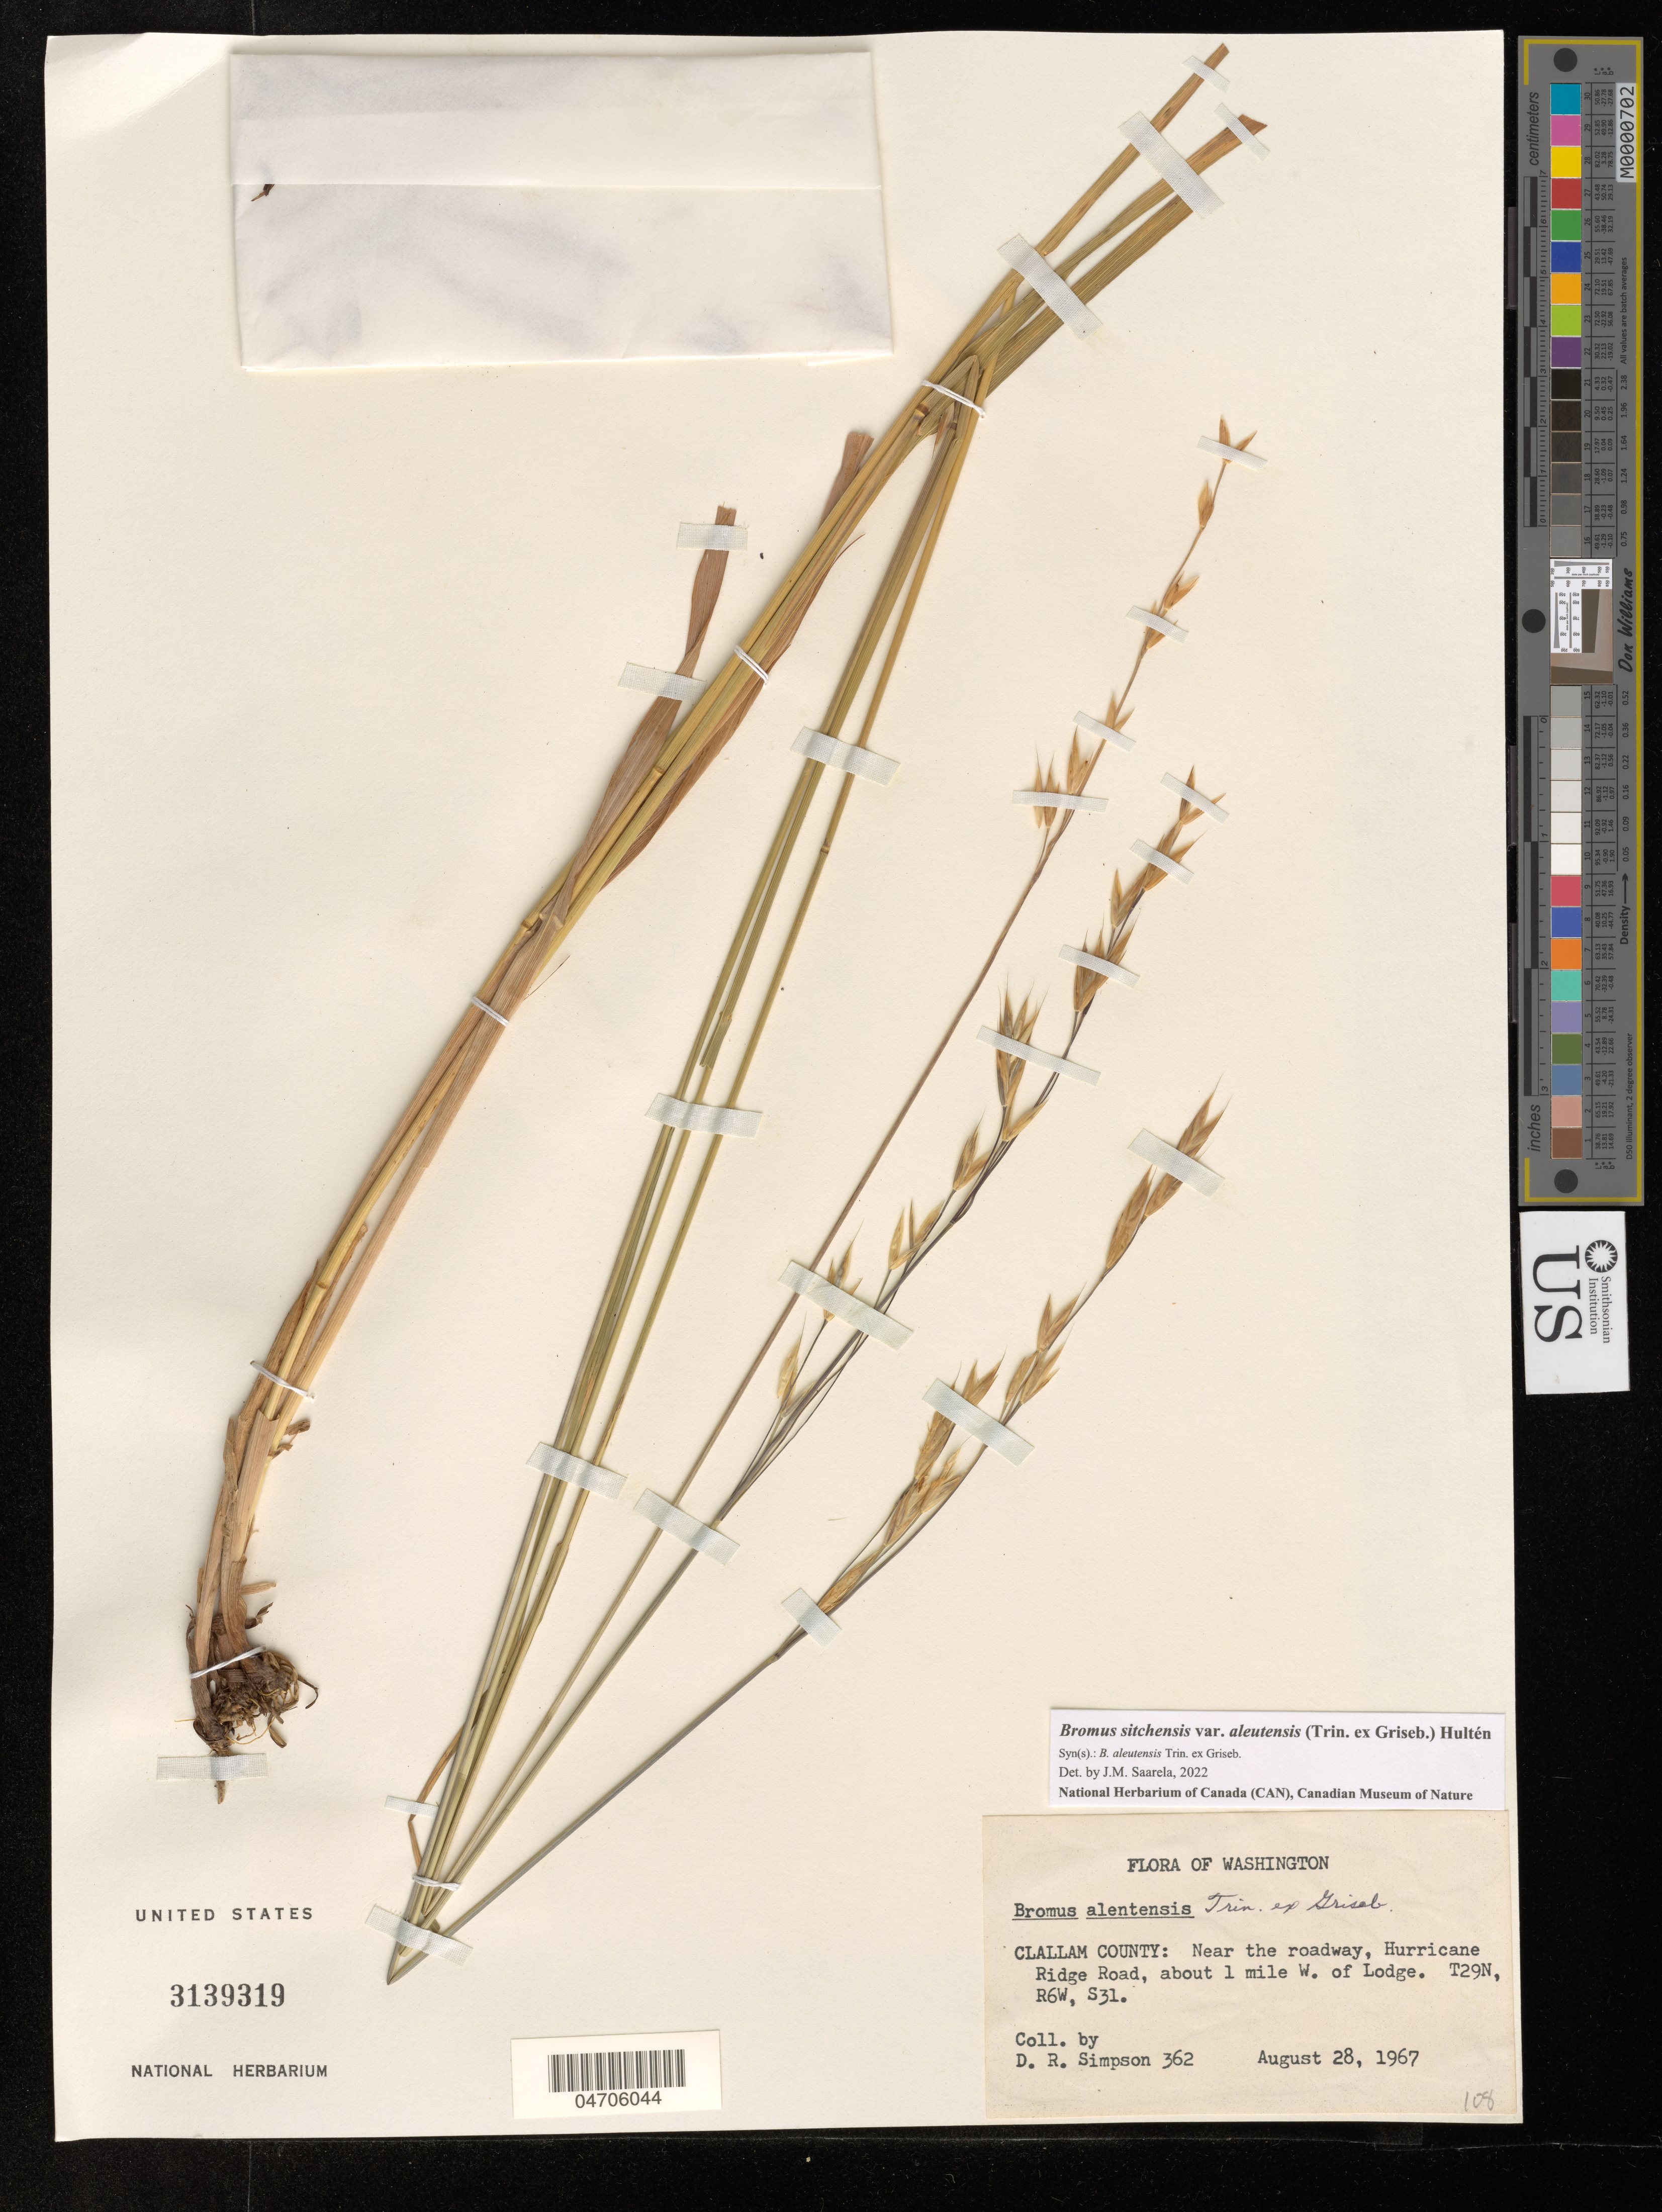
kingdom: Plantae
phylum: Tracheophyta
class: Liliopsida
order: Poales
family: Poaceae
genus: Bromus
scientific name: Bromus sitchensis var. polyanthus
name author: (Scribn. ex Shear) R.E. Brainerd & Otting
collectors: D. R. Simpson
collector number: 362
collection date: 1967-08-28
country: United States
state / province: Washington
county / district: Clallam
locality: Clallam County: Near the roadway, Hurricane Ridge Road, about 1 mile W. of Lodge. T29N, R6W, S31.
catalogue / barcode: US 3139319